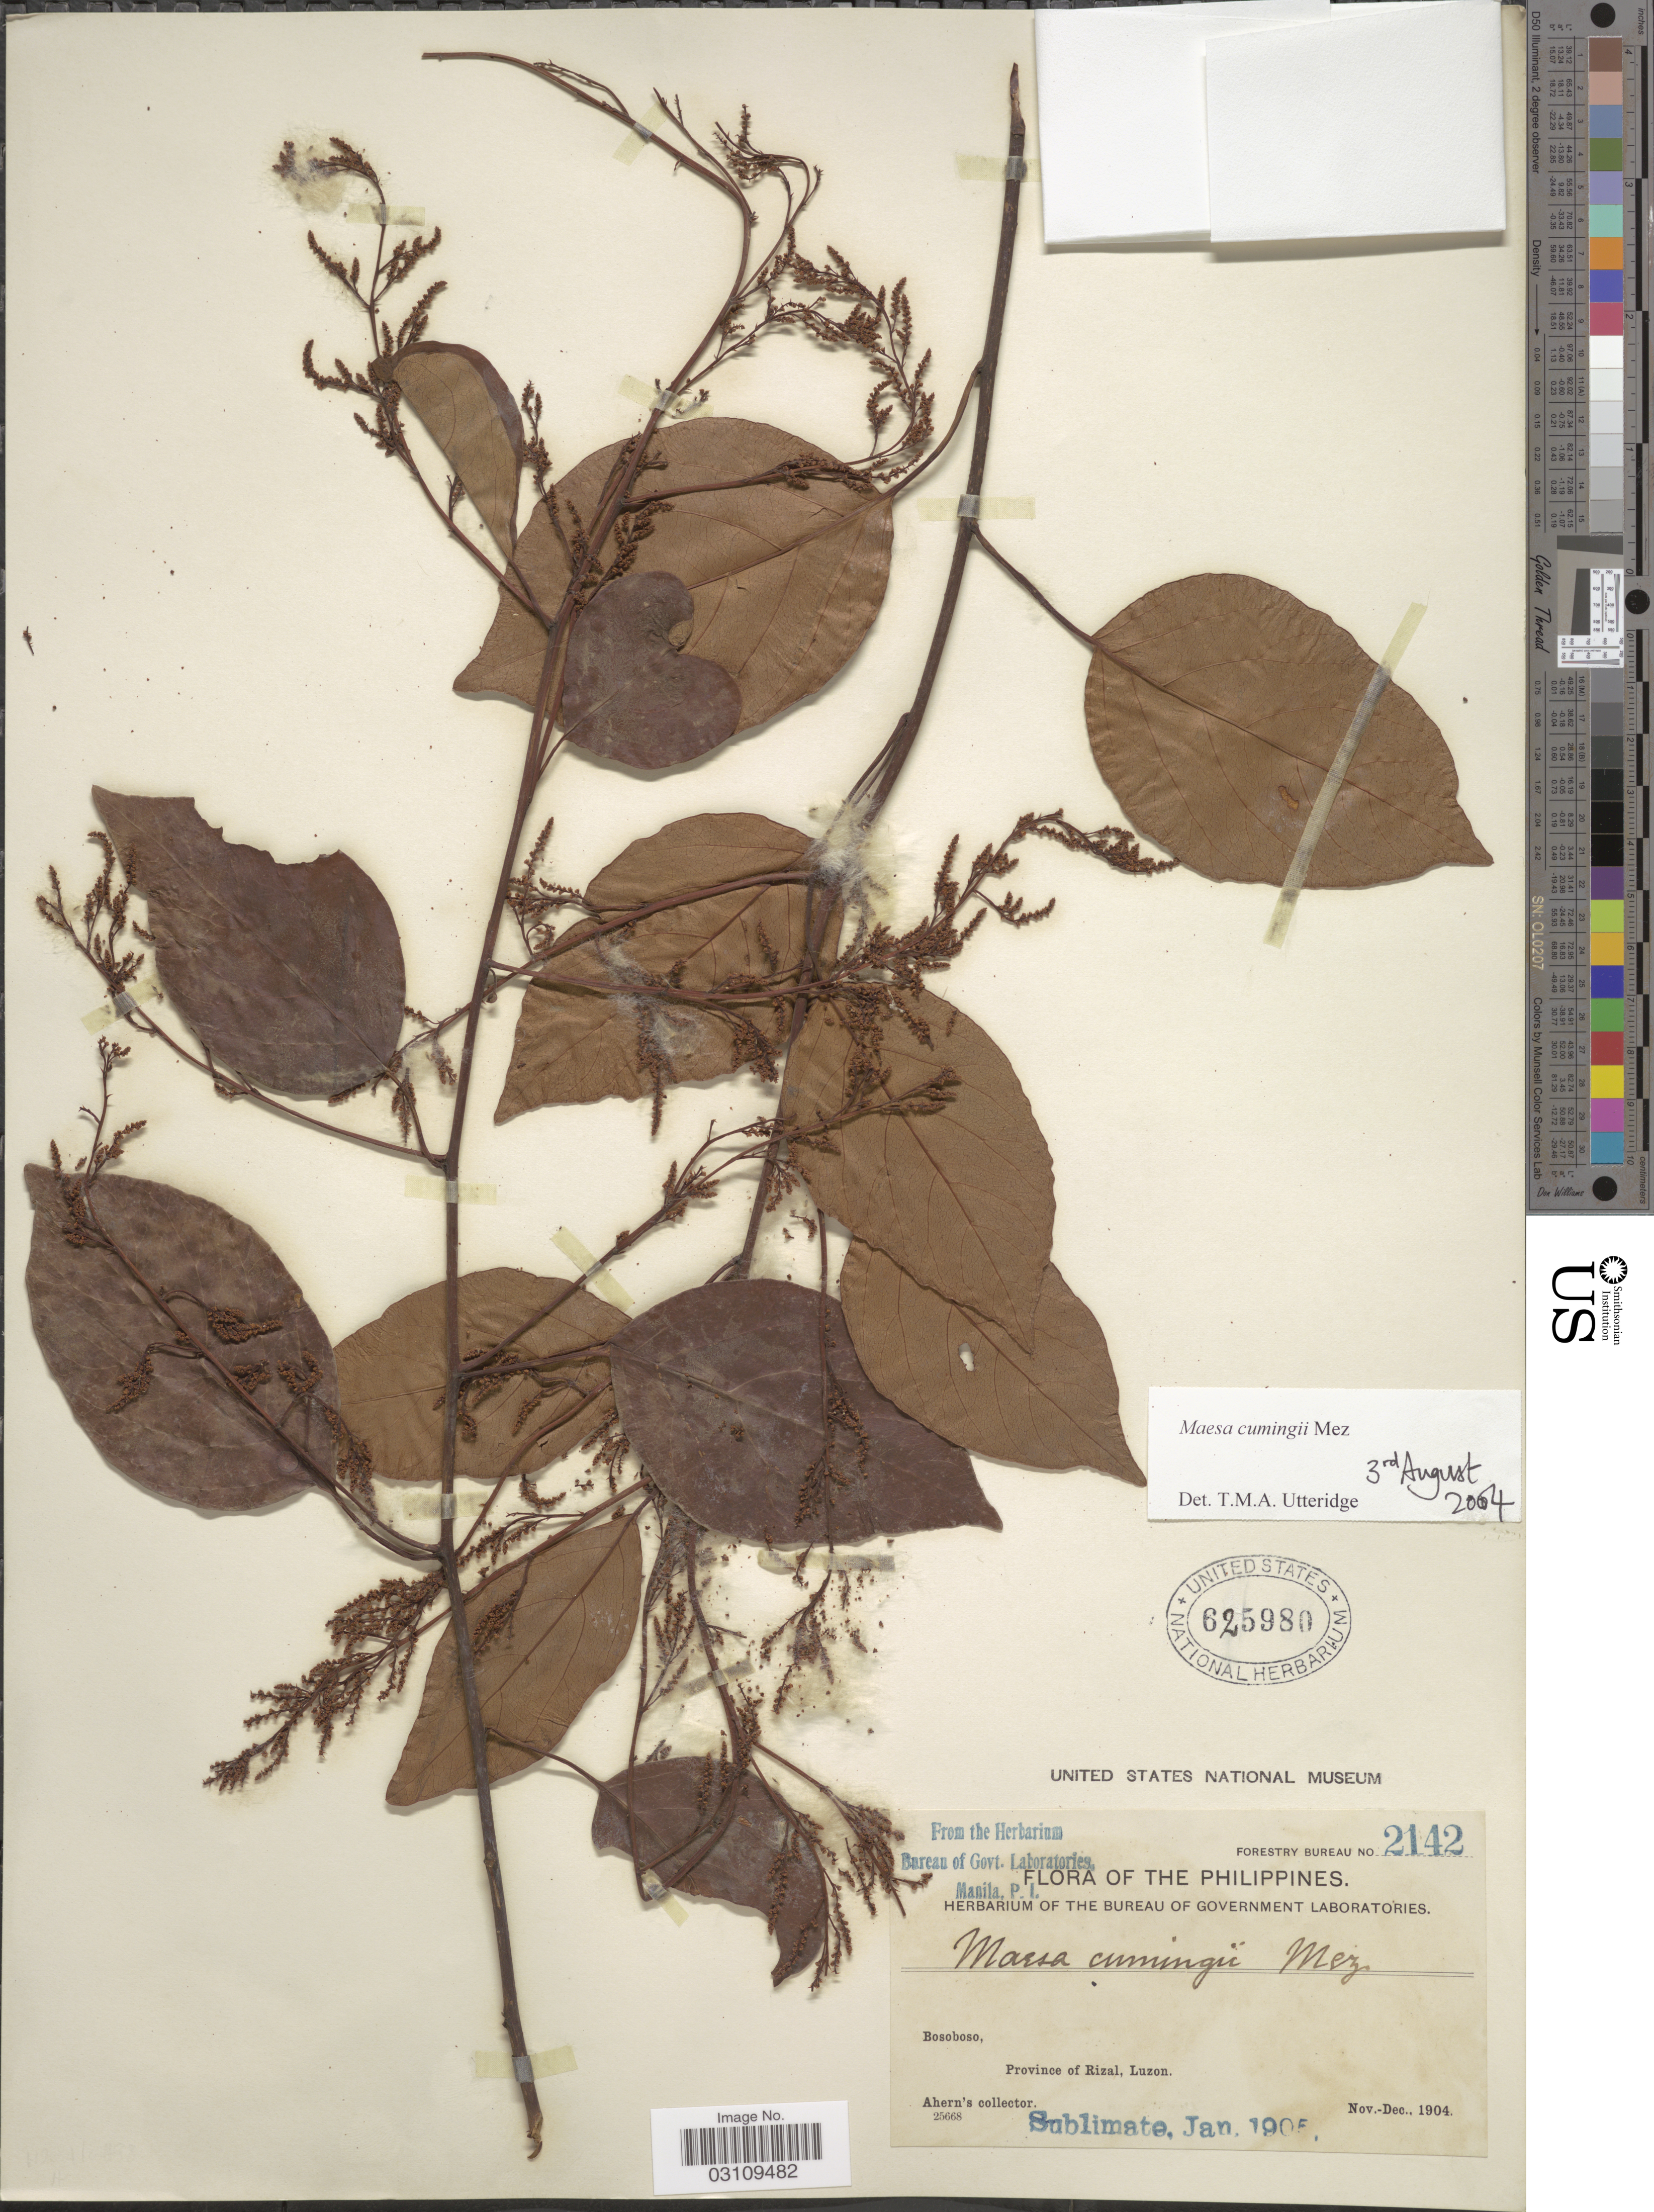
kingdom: Plantae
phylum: Tracheophyta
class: Magnoliopsida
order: Ericales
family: Primulaceae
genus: Maesa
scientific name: Maesa cumingii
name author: Mez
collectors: Ahern's collector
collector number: Forestry Bureau 2142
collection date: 1904-11/1904-12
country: Philippines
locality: Bosoboso, Province of Rizal, Luzon.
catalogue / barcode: US 625980